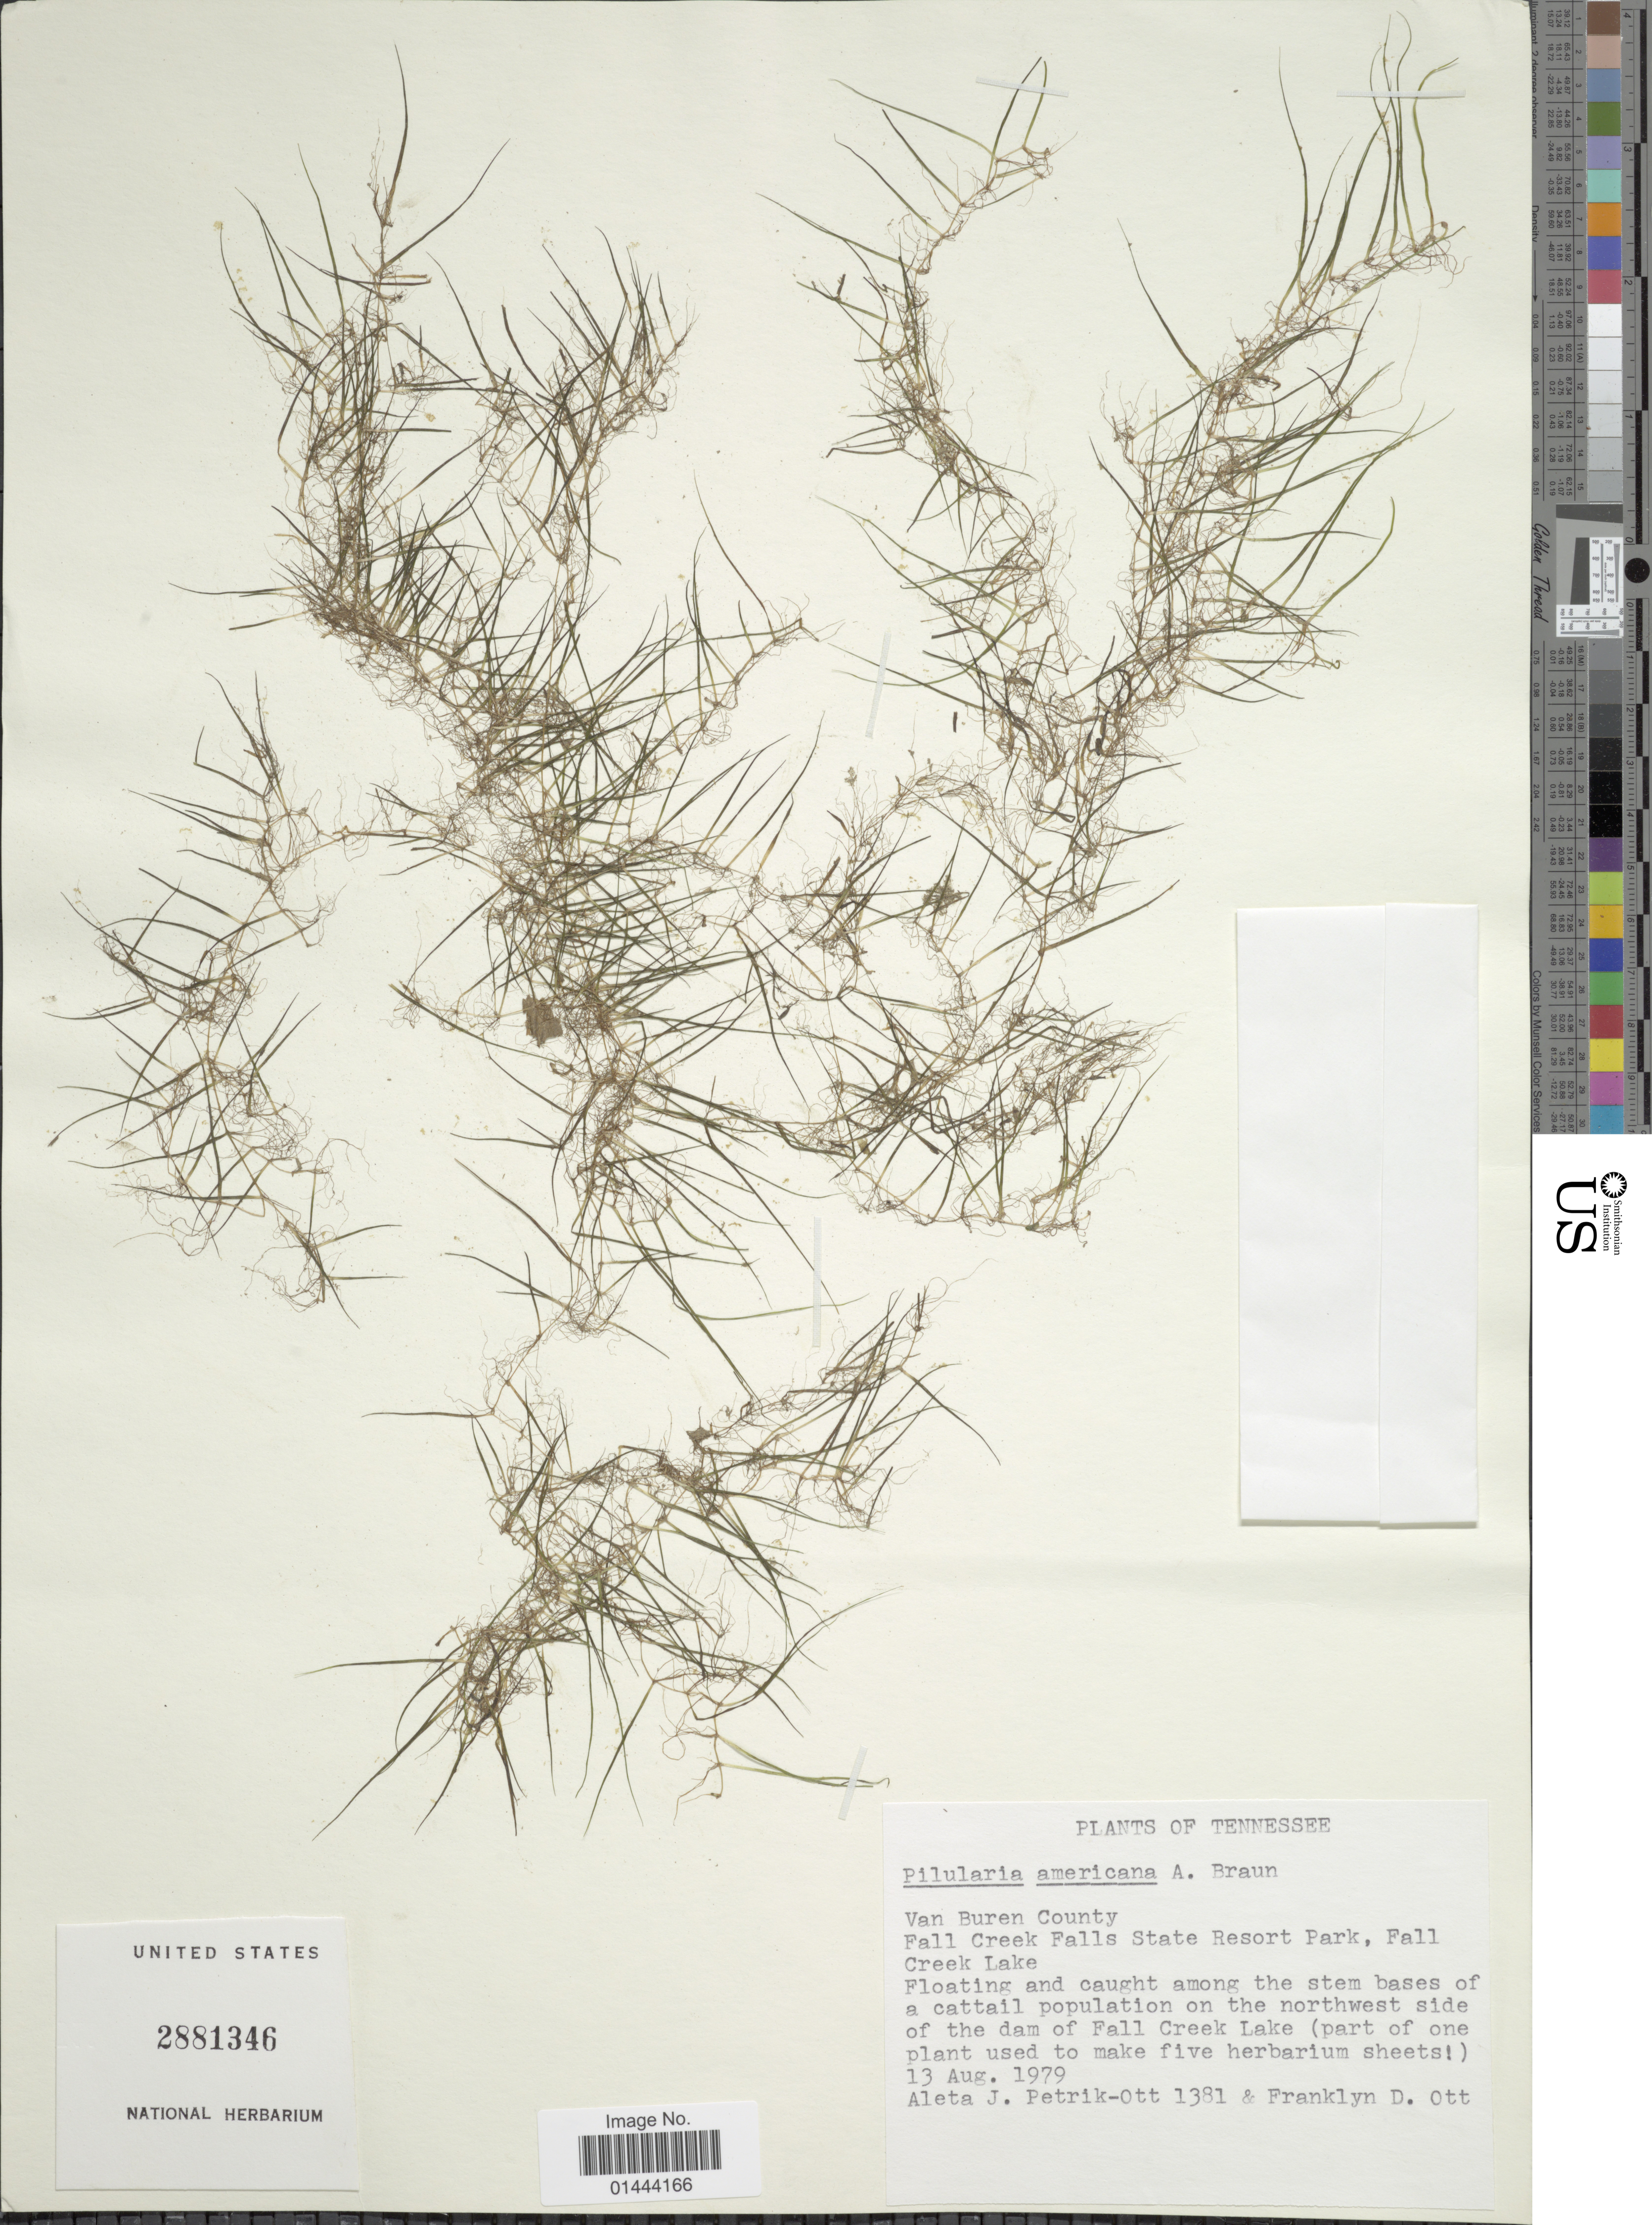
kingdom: Plantae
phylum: Tracheophyta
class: Polypodiopsida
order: Salviniales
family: Marsileaceae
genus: Pilularia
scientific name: Pilularia americana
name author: A. Braun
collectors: A. Petrik-Ott & F. Ott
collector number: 1381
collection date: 1979-08-13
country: United States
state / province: Tennessee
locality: Van Buren County, Fall Creek Falls State Forest Park, Creek Lake, floating and caught among the stem bases of a cattail population on the northwest side of the dam of Fall Creek Lake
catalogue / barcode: US 2881346